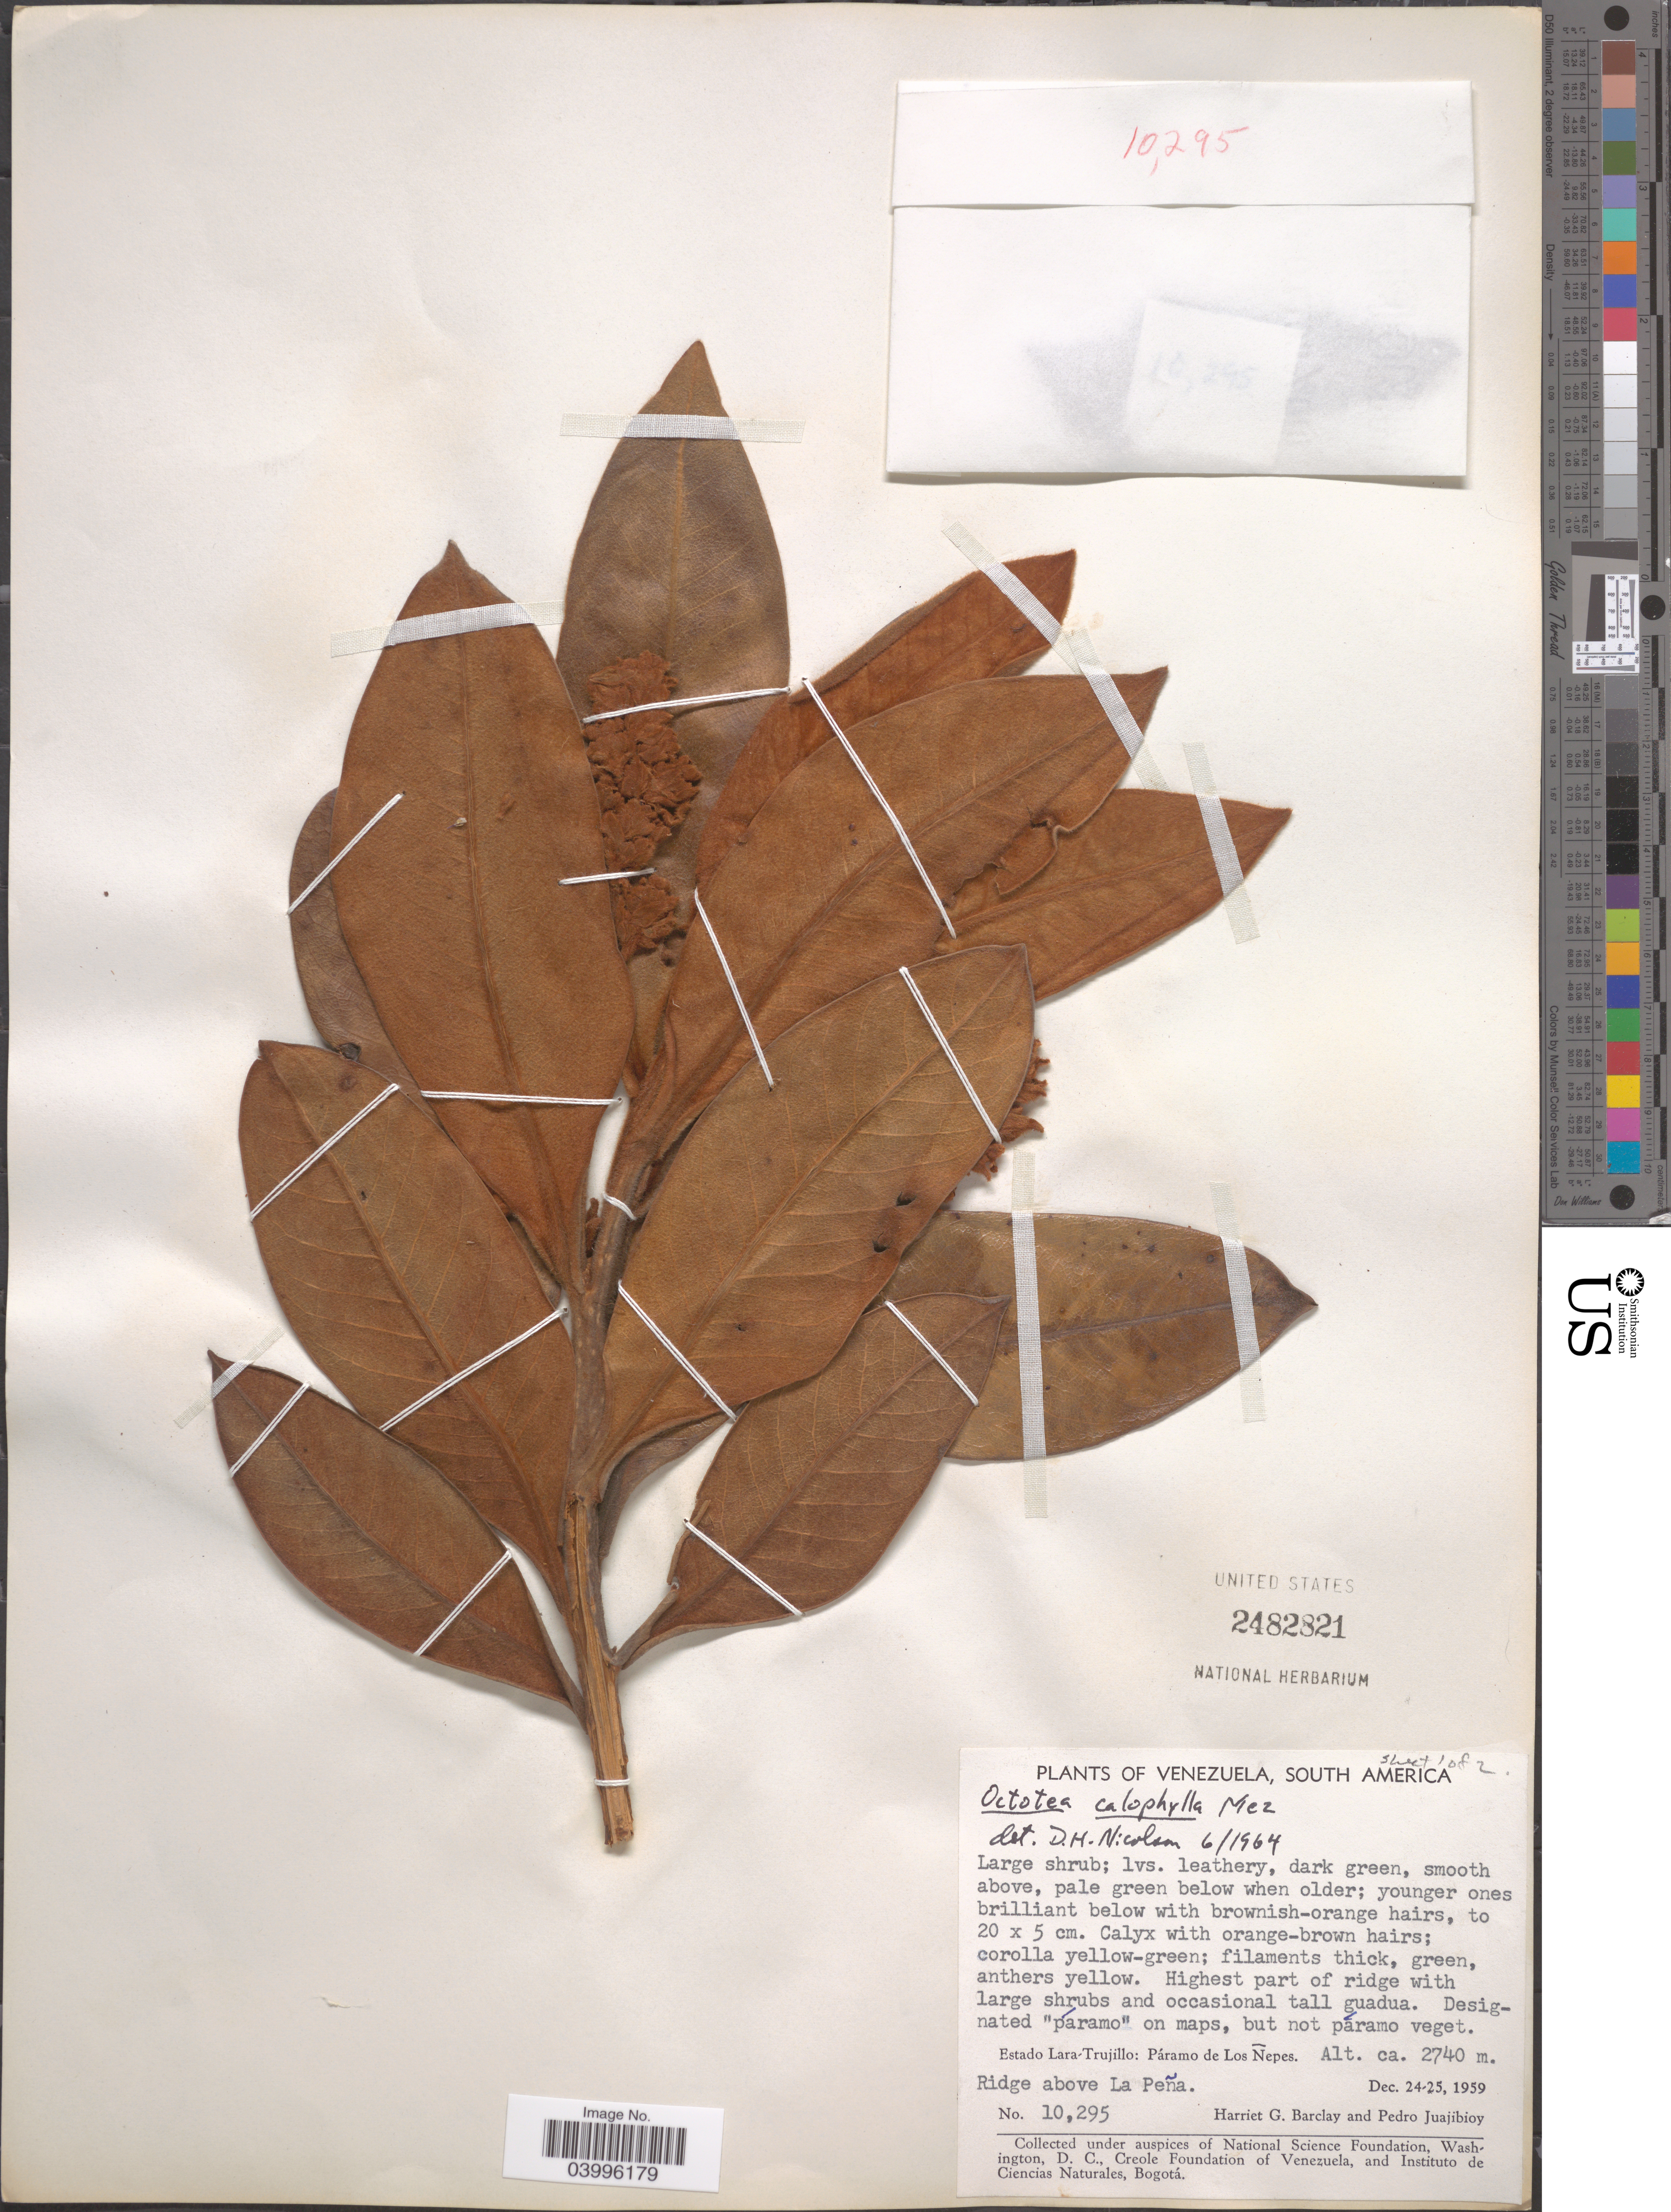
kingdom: Plantae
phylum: Tracheophyta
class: Magnoliopsida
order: Laurales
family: Lauraceae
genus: Andea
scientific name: Andea velutina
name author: (Meisn.) van der Werff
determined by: Dorr, L. J., (BOT), Smithsonian Institution - National Museum of Natural History (UNITED STATES)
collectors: H. G. Barclay & P. Juajibioy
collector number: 10295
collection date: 1959-12-24/1959-12-25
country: Venezuela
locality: Estado Lara-Trujillo: Páramo de Los Nepes. Ridge above La Peña.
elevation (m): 2740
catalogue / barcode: US 2482821